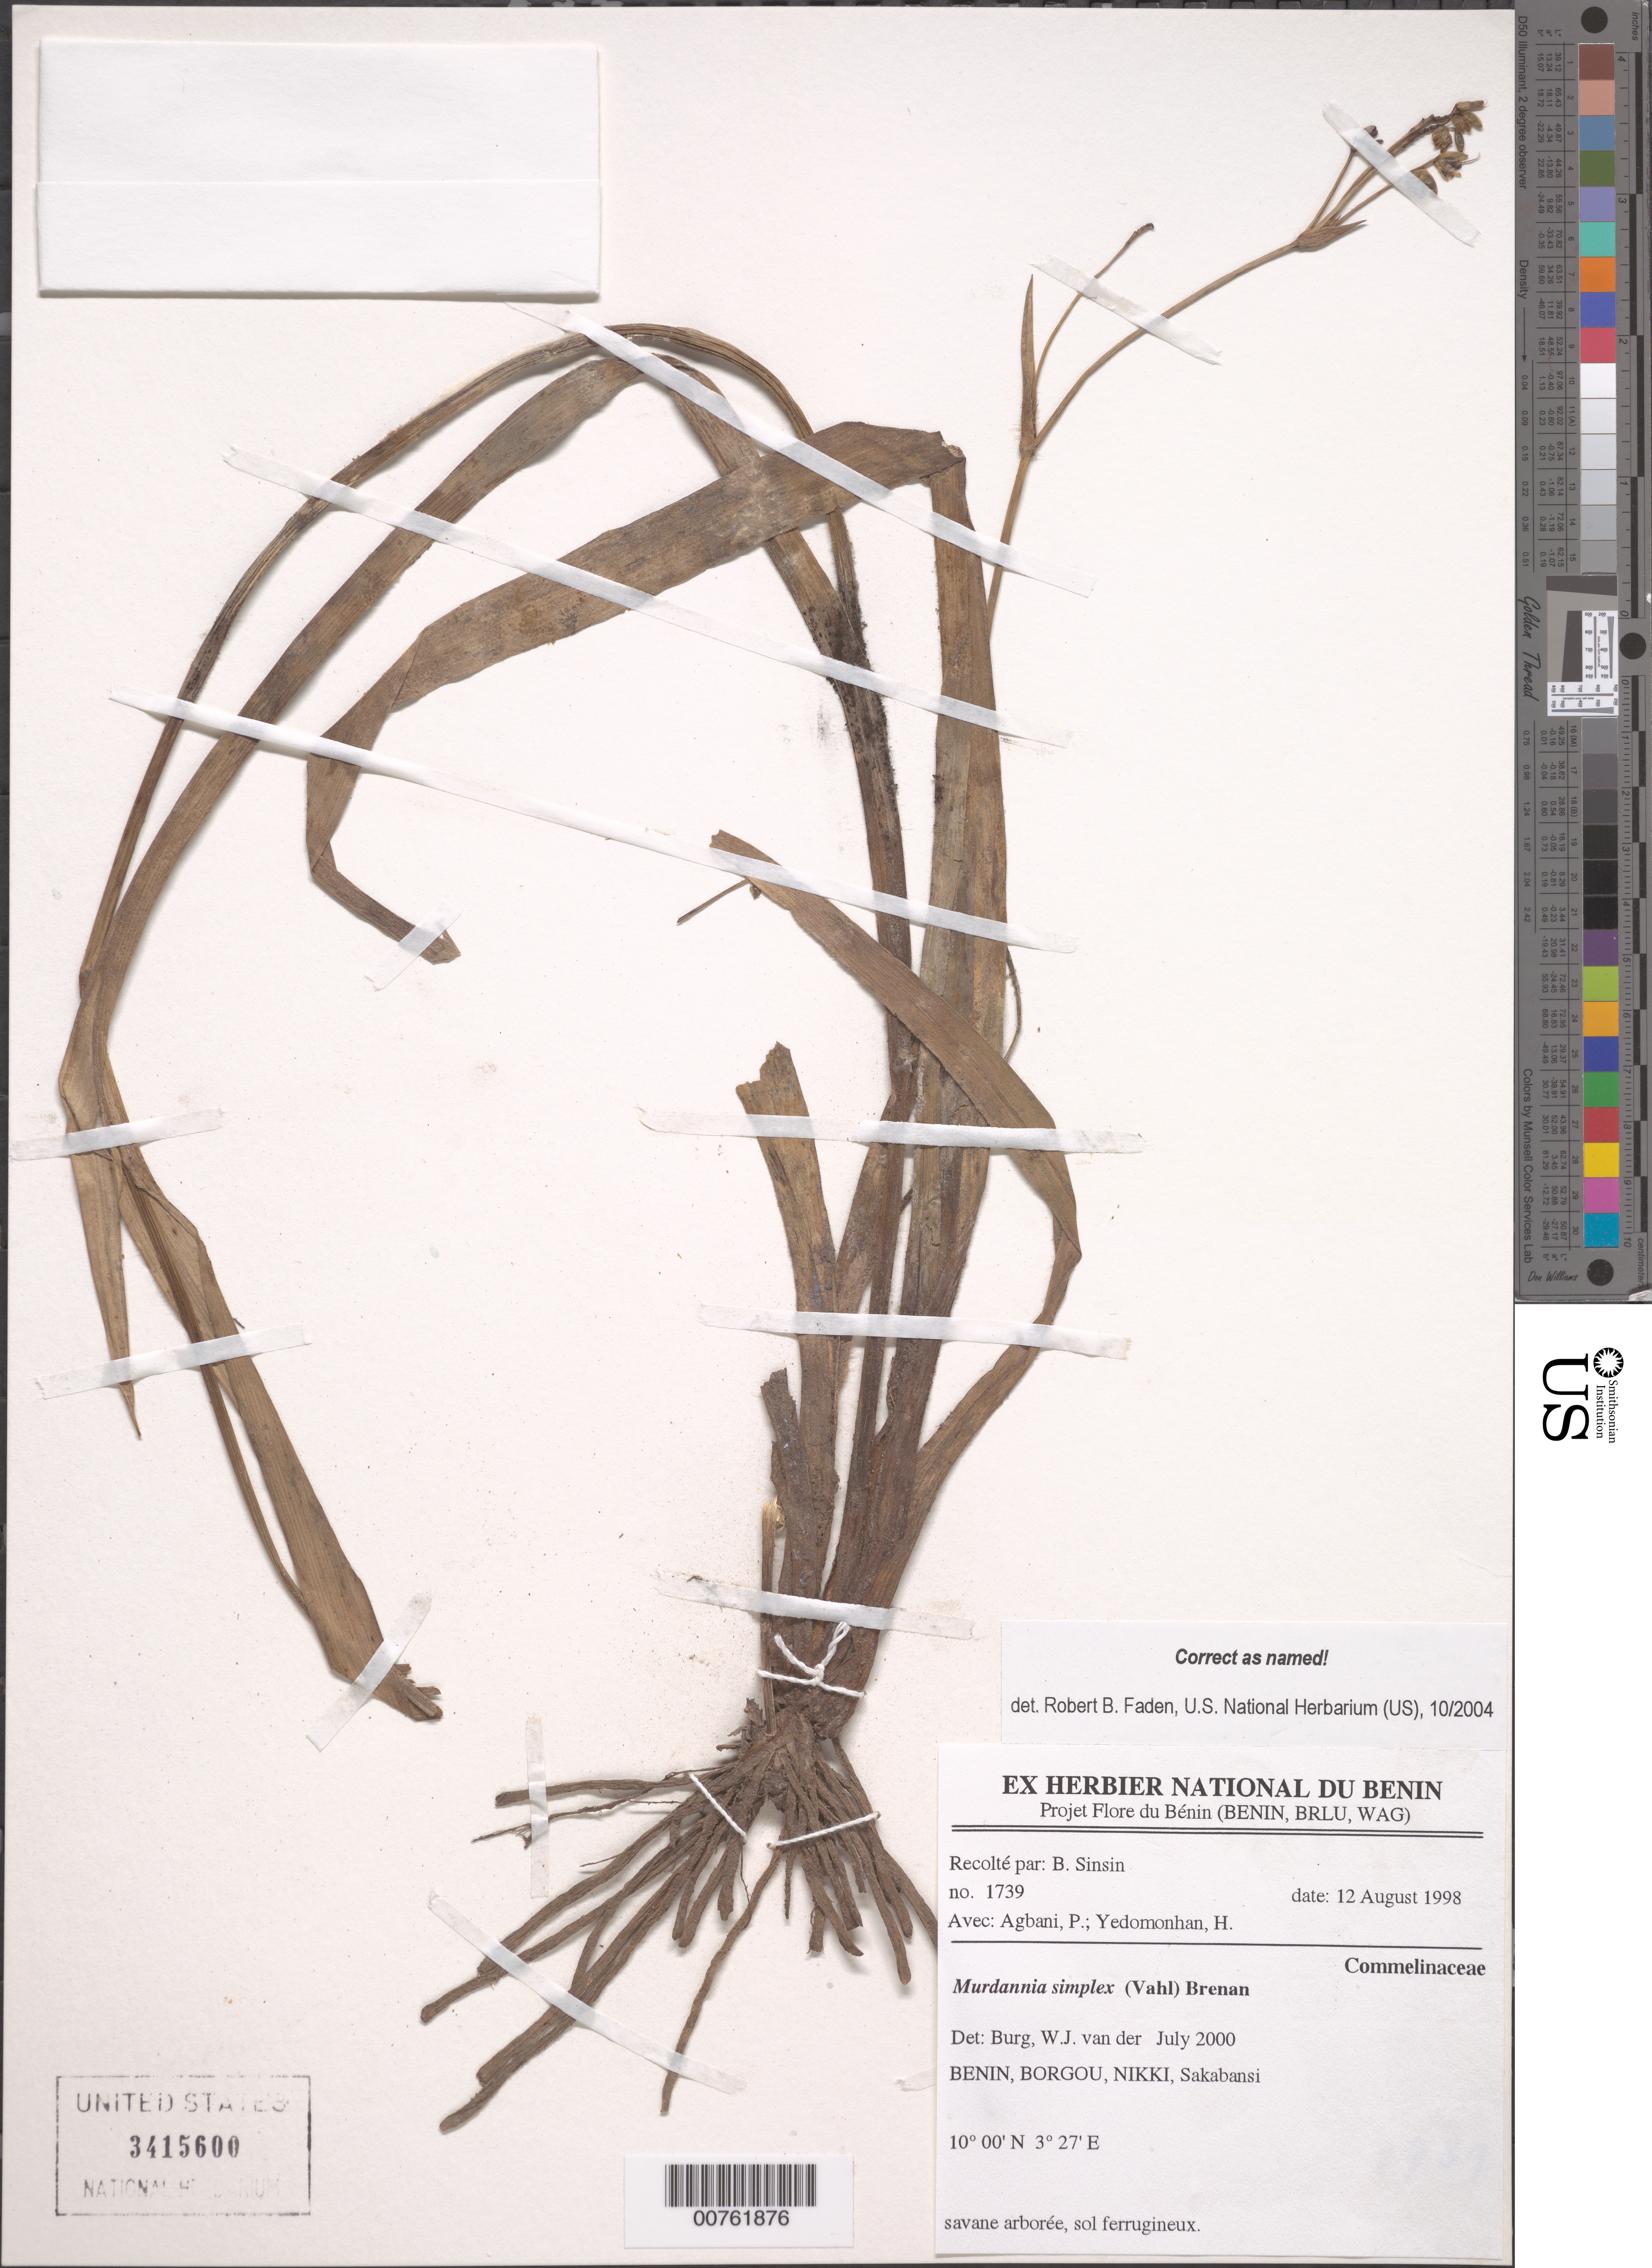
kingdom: Plantae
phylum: Tracheophyta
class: Liliopsida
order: Commelinales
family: Commelinaceae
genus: Murdannia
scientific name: Murdannia simplex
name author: (Vahl) Brenan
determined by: Faden, Robert B., (US), Smithsonian Institution - National Museum of Natural History (UNITED STATES)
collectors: B. Sinsin, P. Agbani & H. Yedomonhan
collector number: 1739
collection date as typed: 12 Aug 1998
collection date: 1998-08-12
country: Benin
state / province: Borgou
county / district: Nikki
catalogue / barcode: US 3415600